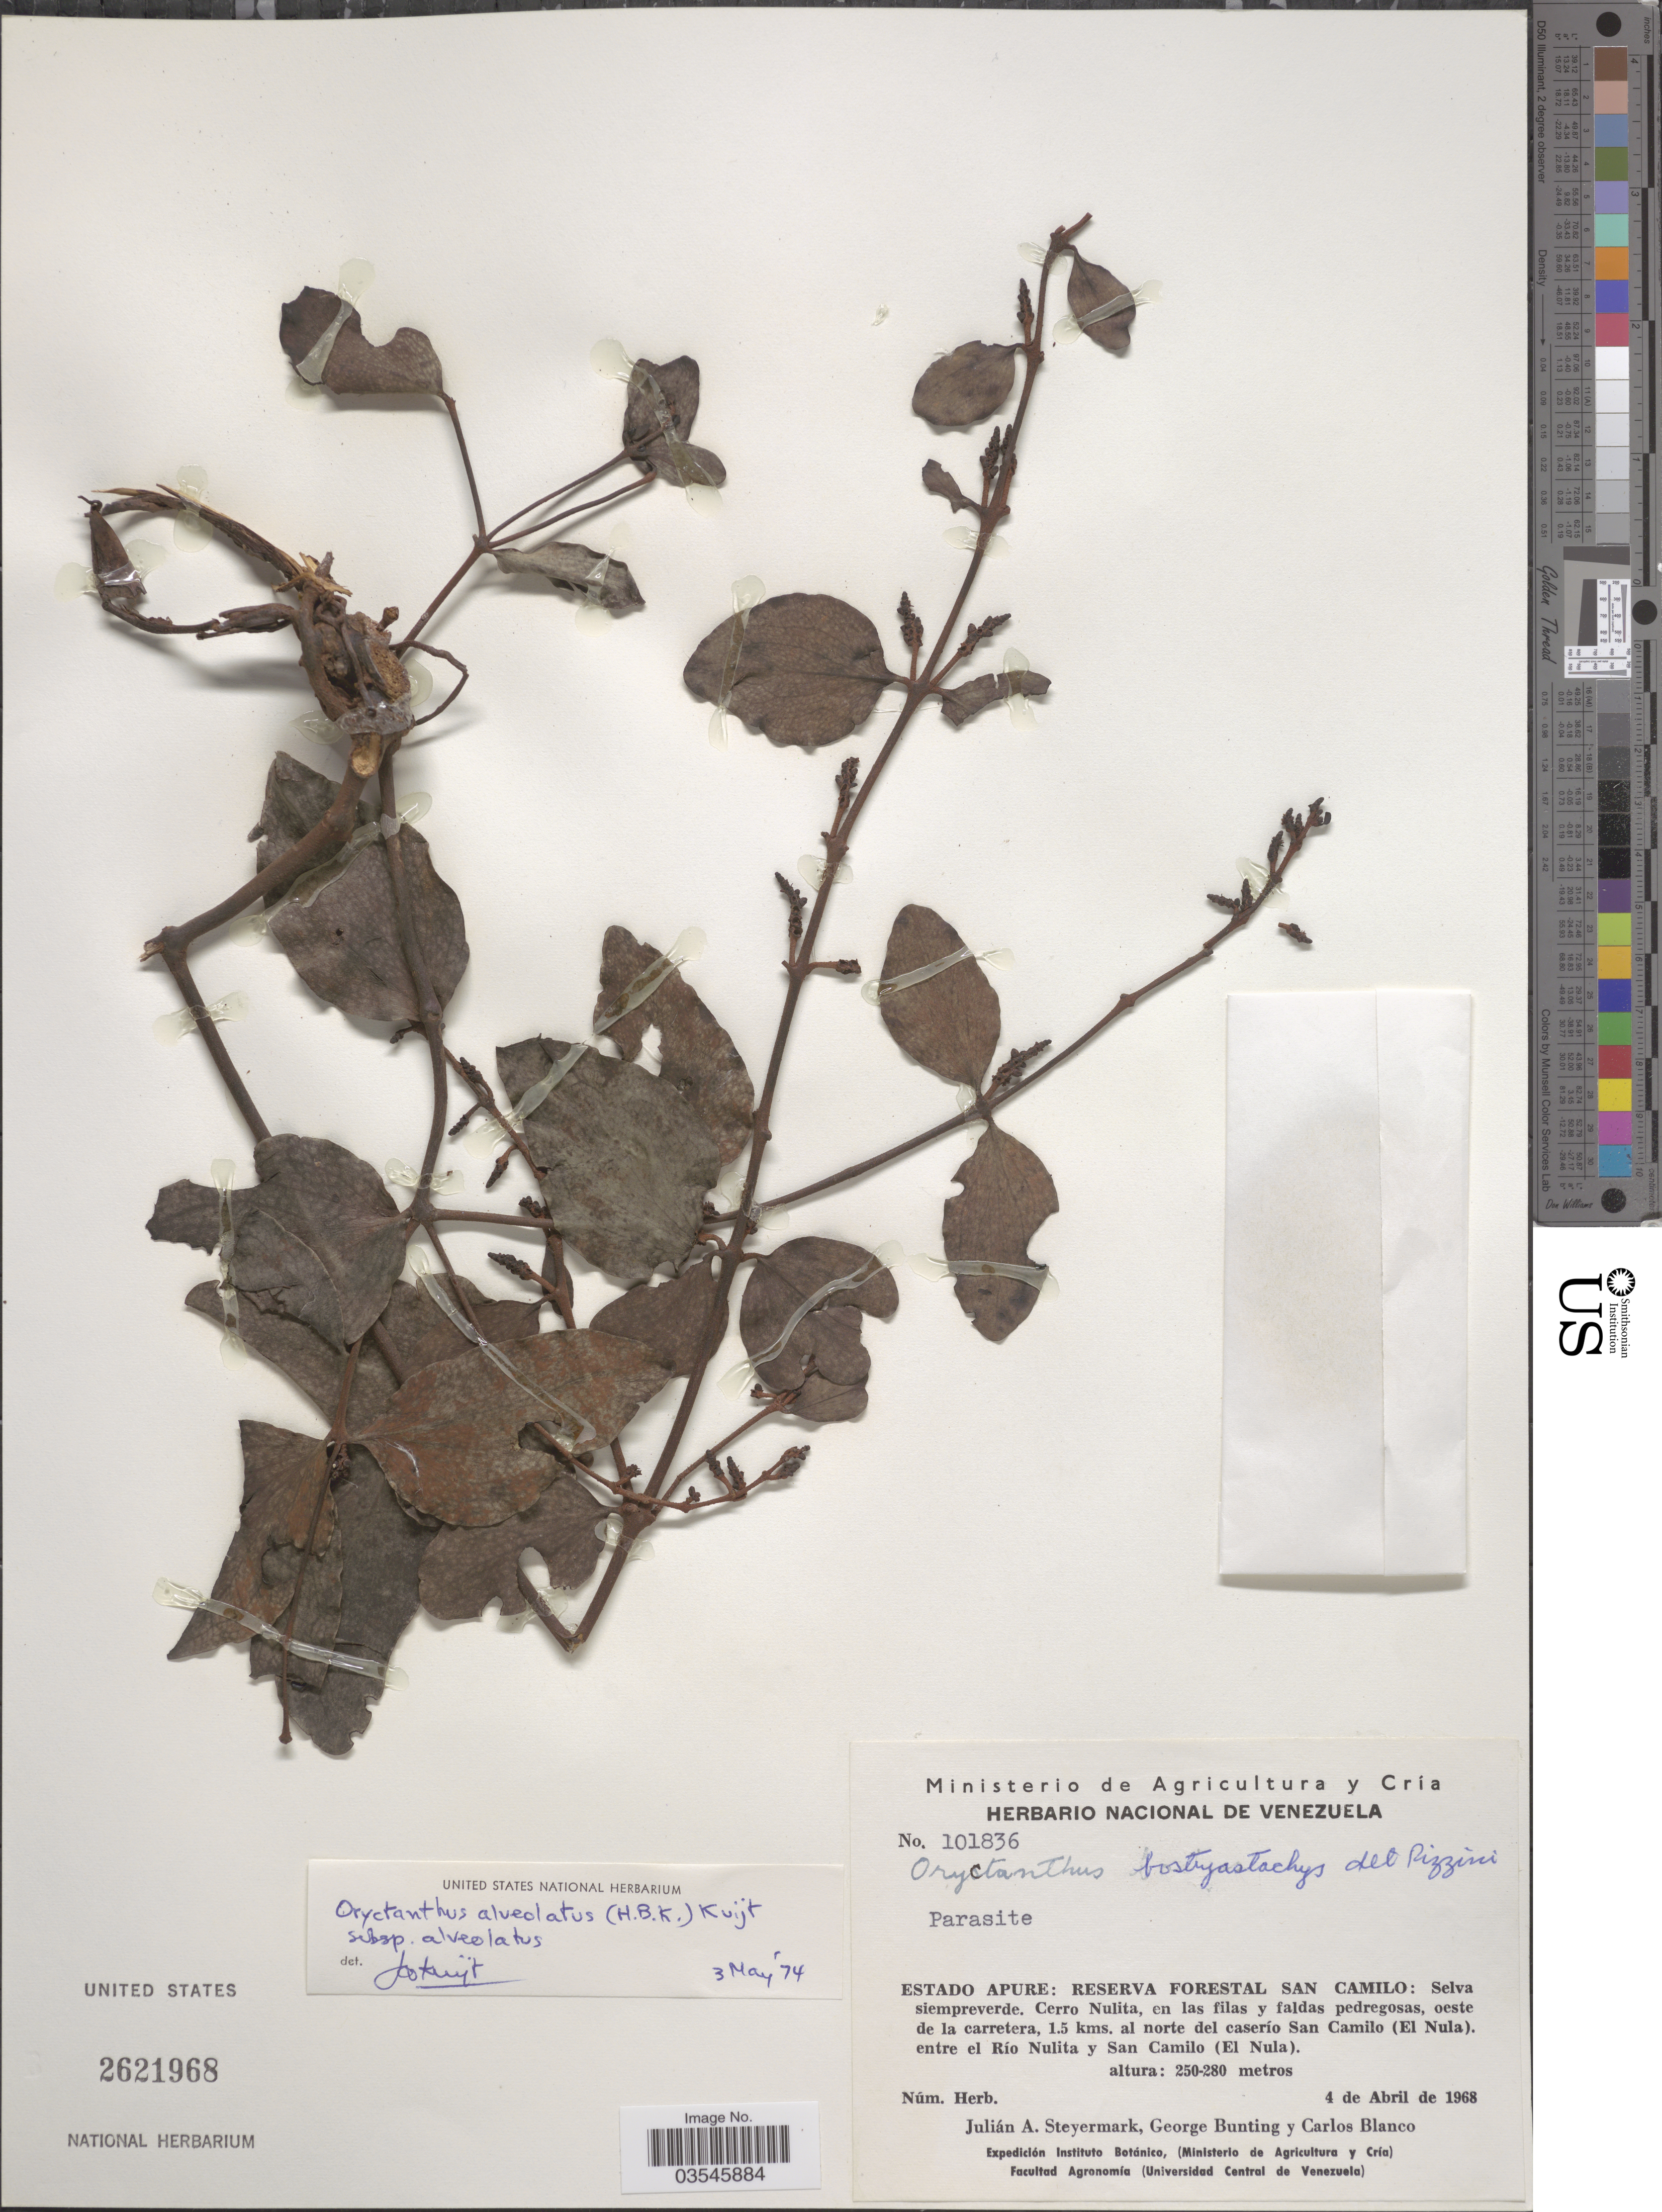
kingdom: Plantae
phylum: Tracheophyta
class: Magnoliopsida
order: Santalales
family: Loranthaceae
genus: Oryctanthus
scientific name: Oryctanthus alveolatus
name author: (Kunth) Kuijt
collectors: J. Steyermark, G. S. Bunting & C. Blanco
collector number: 101836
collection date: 1968-04-04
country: Venezuela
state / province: Apure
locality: Reserva Forestal San Camilo: Selva siempreverde. Cerro Nulita, en las filas y faldas pedregosas, oeste de la carretera, 1.5 kms. al norte del caserío San Camilo (El Nula) entre el Río Nulita y San Camilo (El Nula).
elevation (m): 250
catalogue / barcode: US 2621968